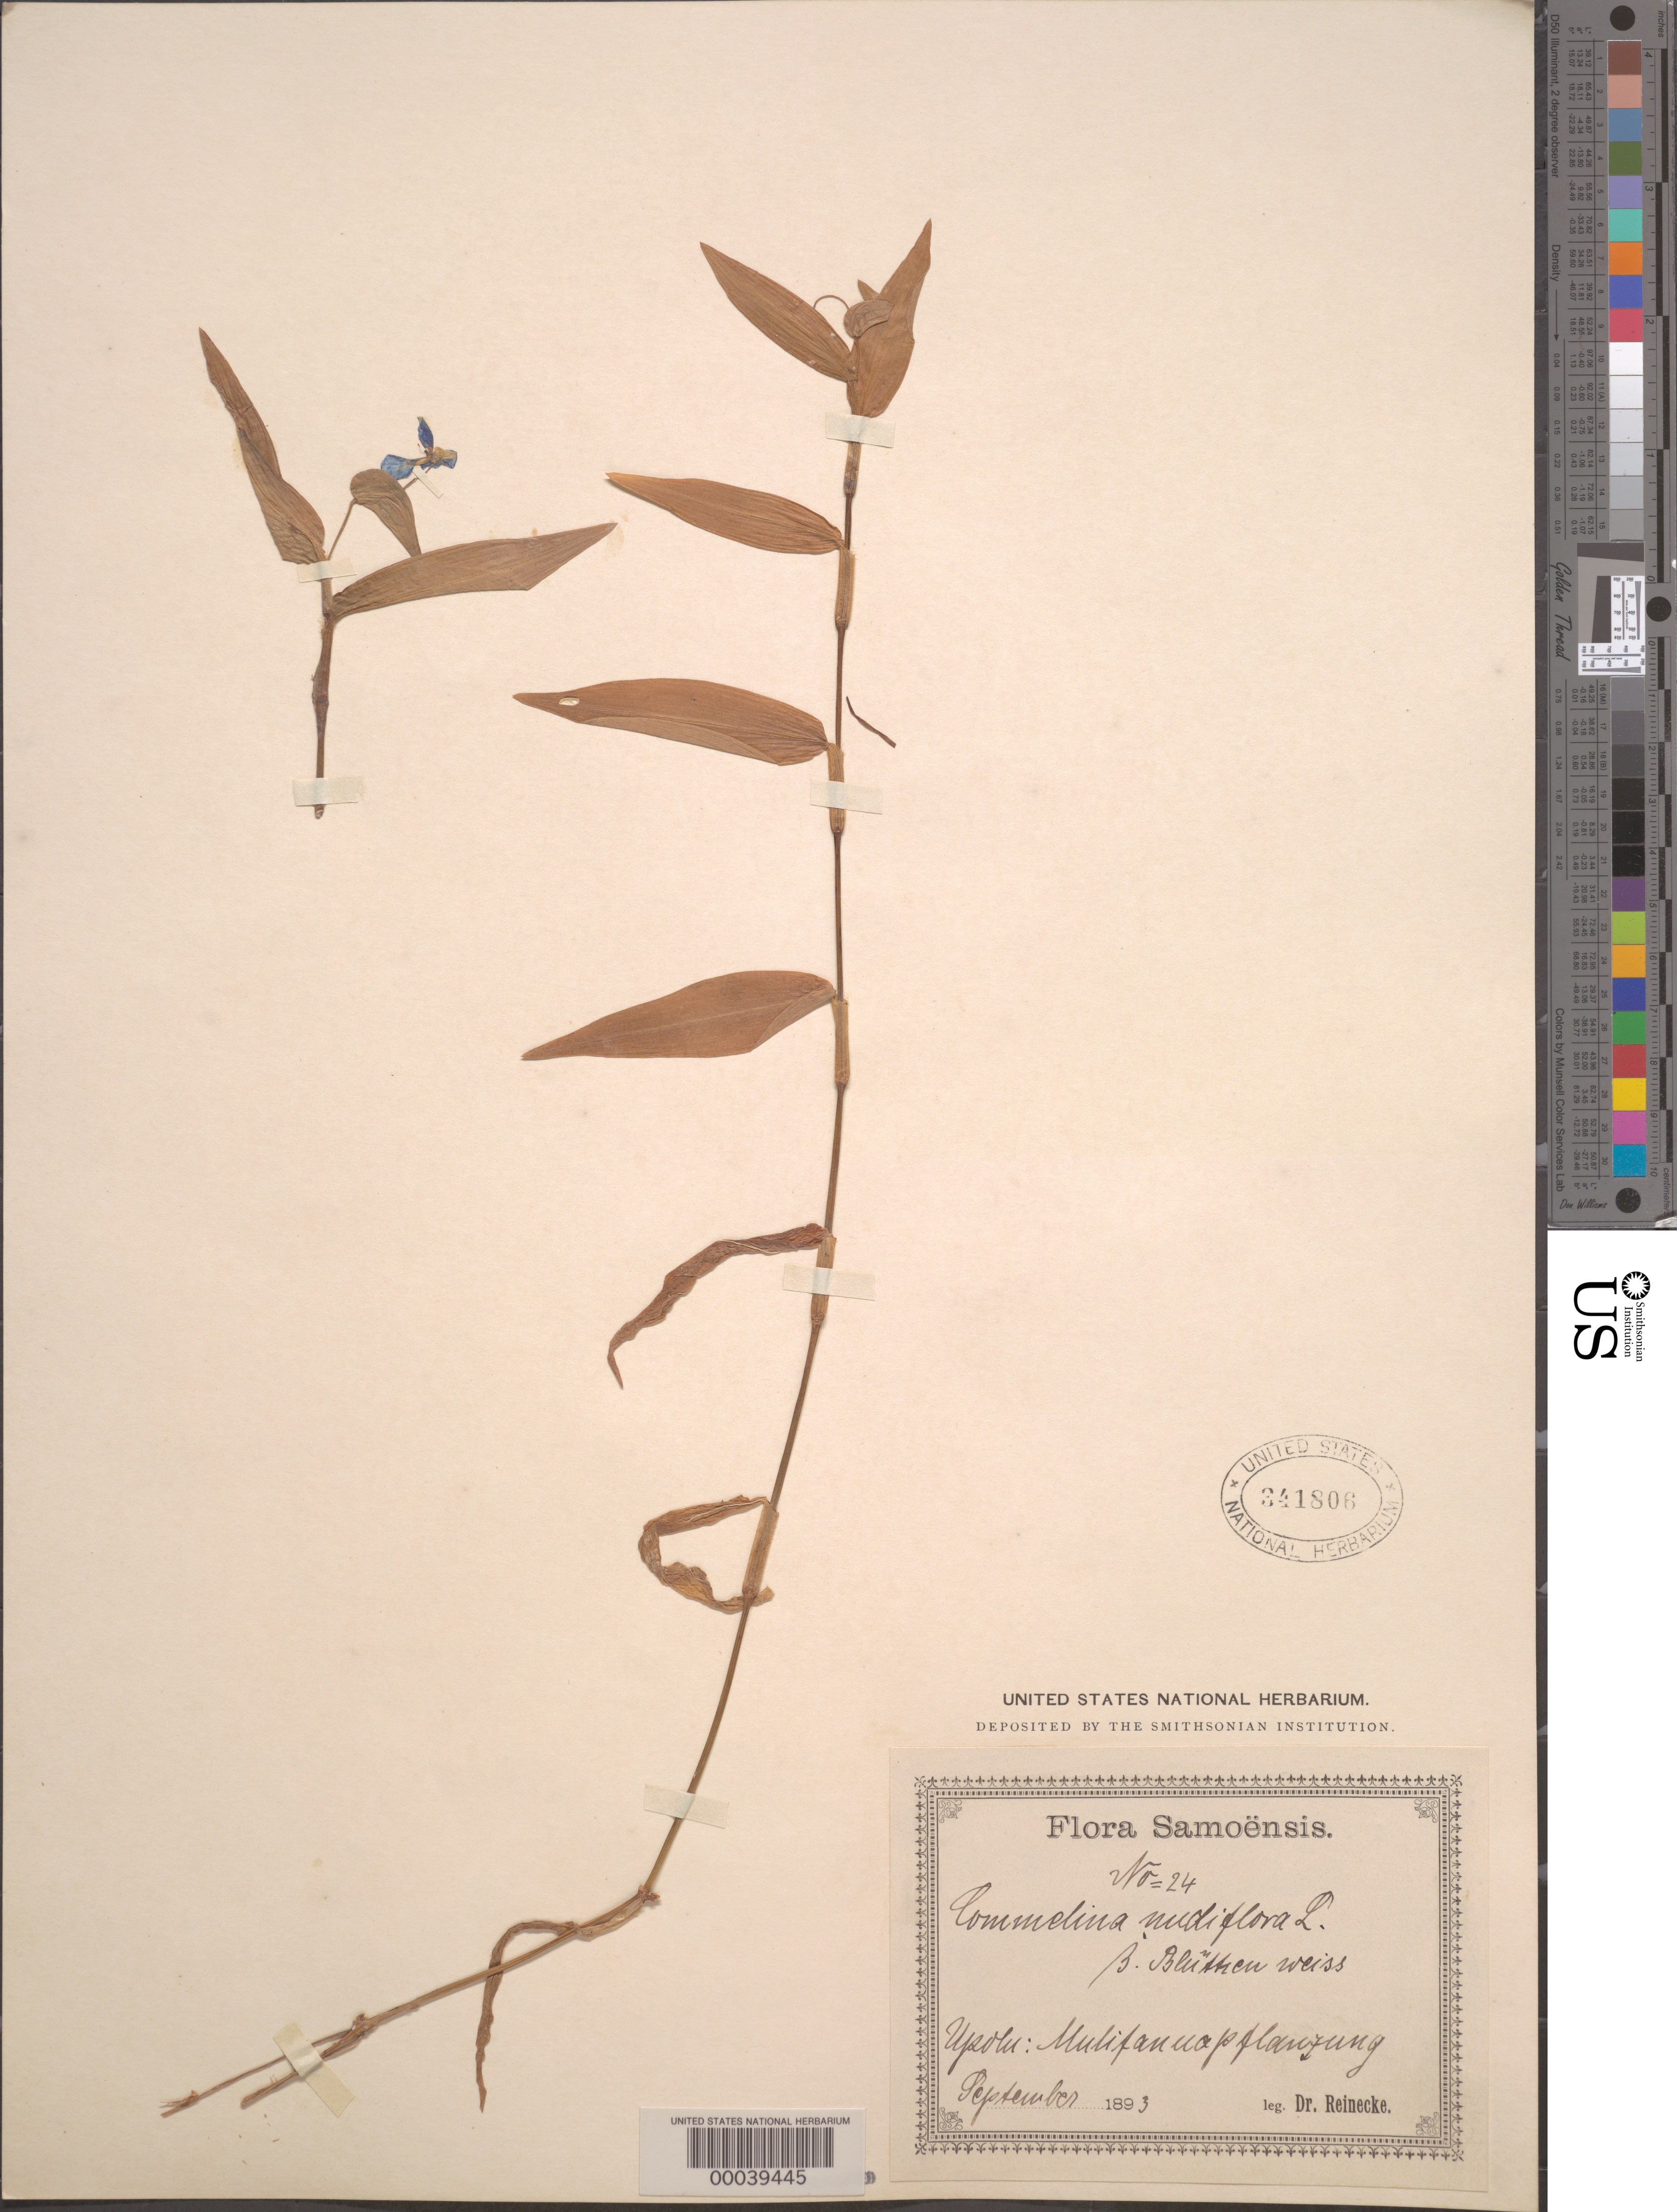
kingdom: Plantae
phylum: Tracheophyta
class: Liliopsida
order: Commelinales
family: Commelinaceae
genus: Commelina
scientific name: Commelina diffusa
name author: Burm. f.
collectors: F. Reinecke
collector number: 24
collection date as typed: Sep 1893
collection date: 1893-09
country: Samoa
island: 'Upolu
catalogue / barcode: US 341806